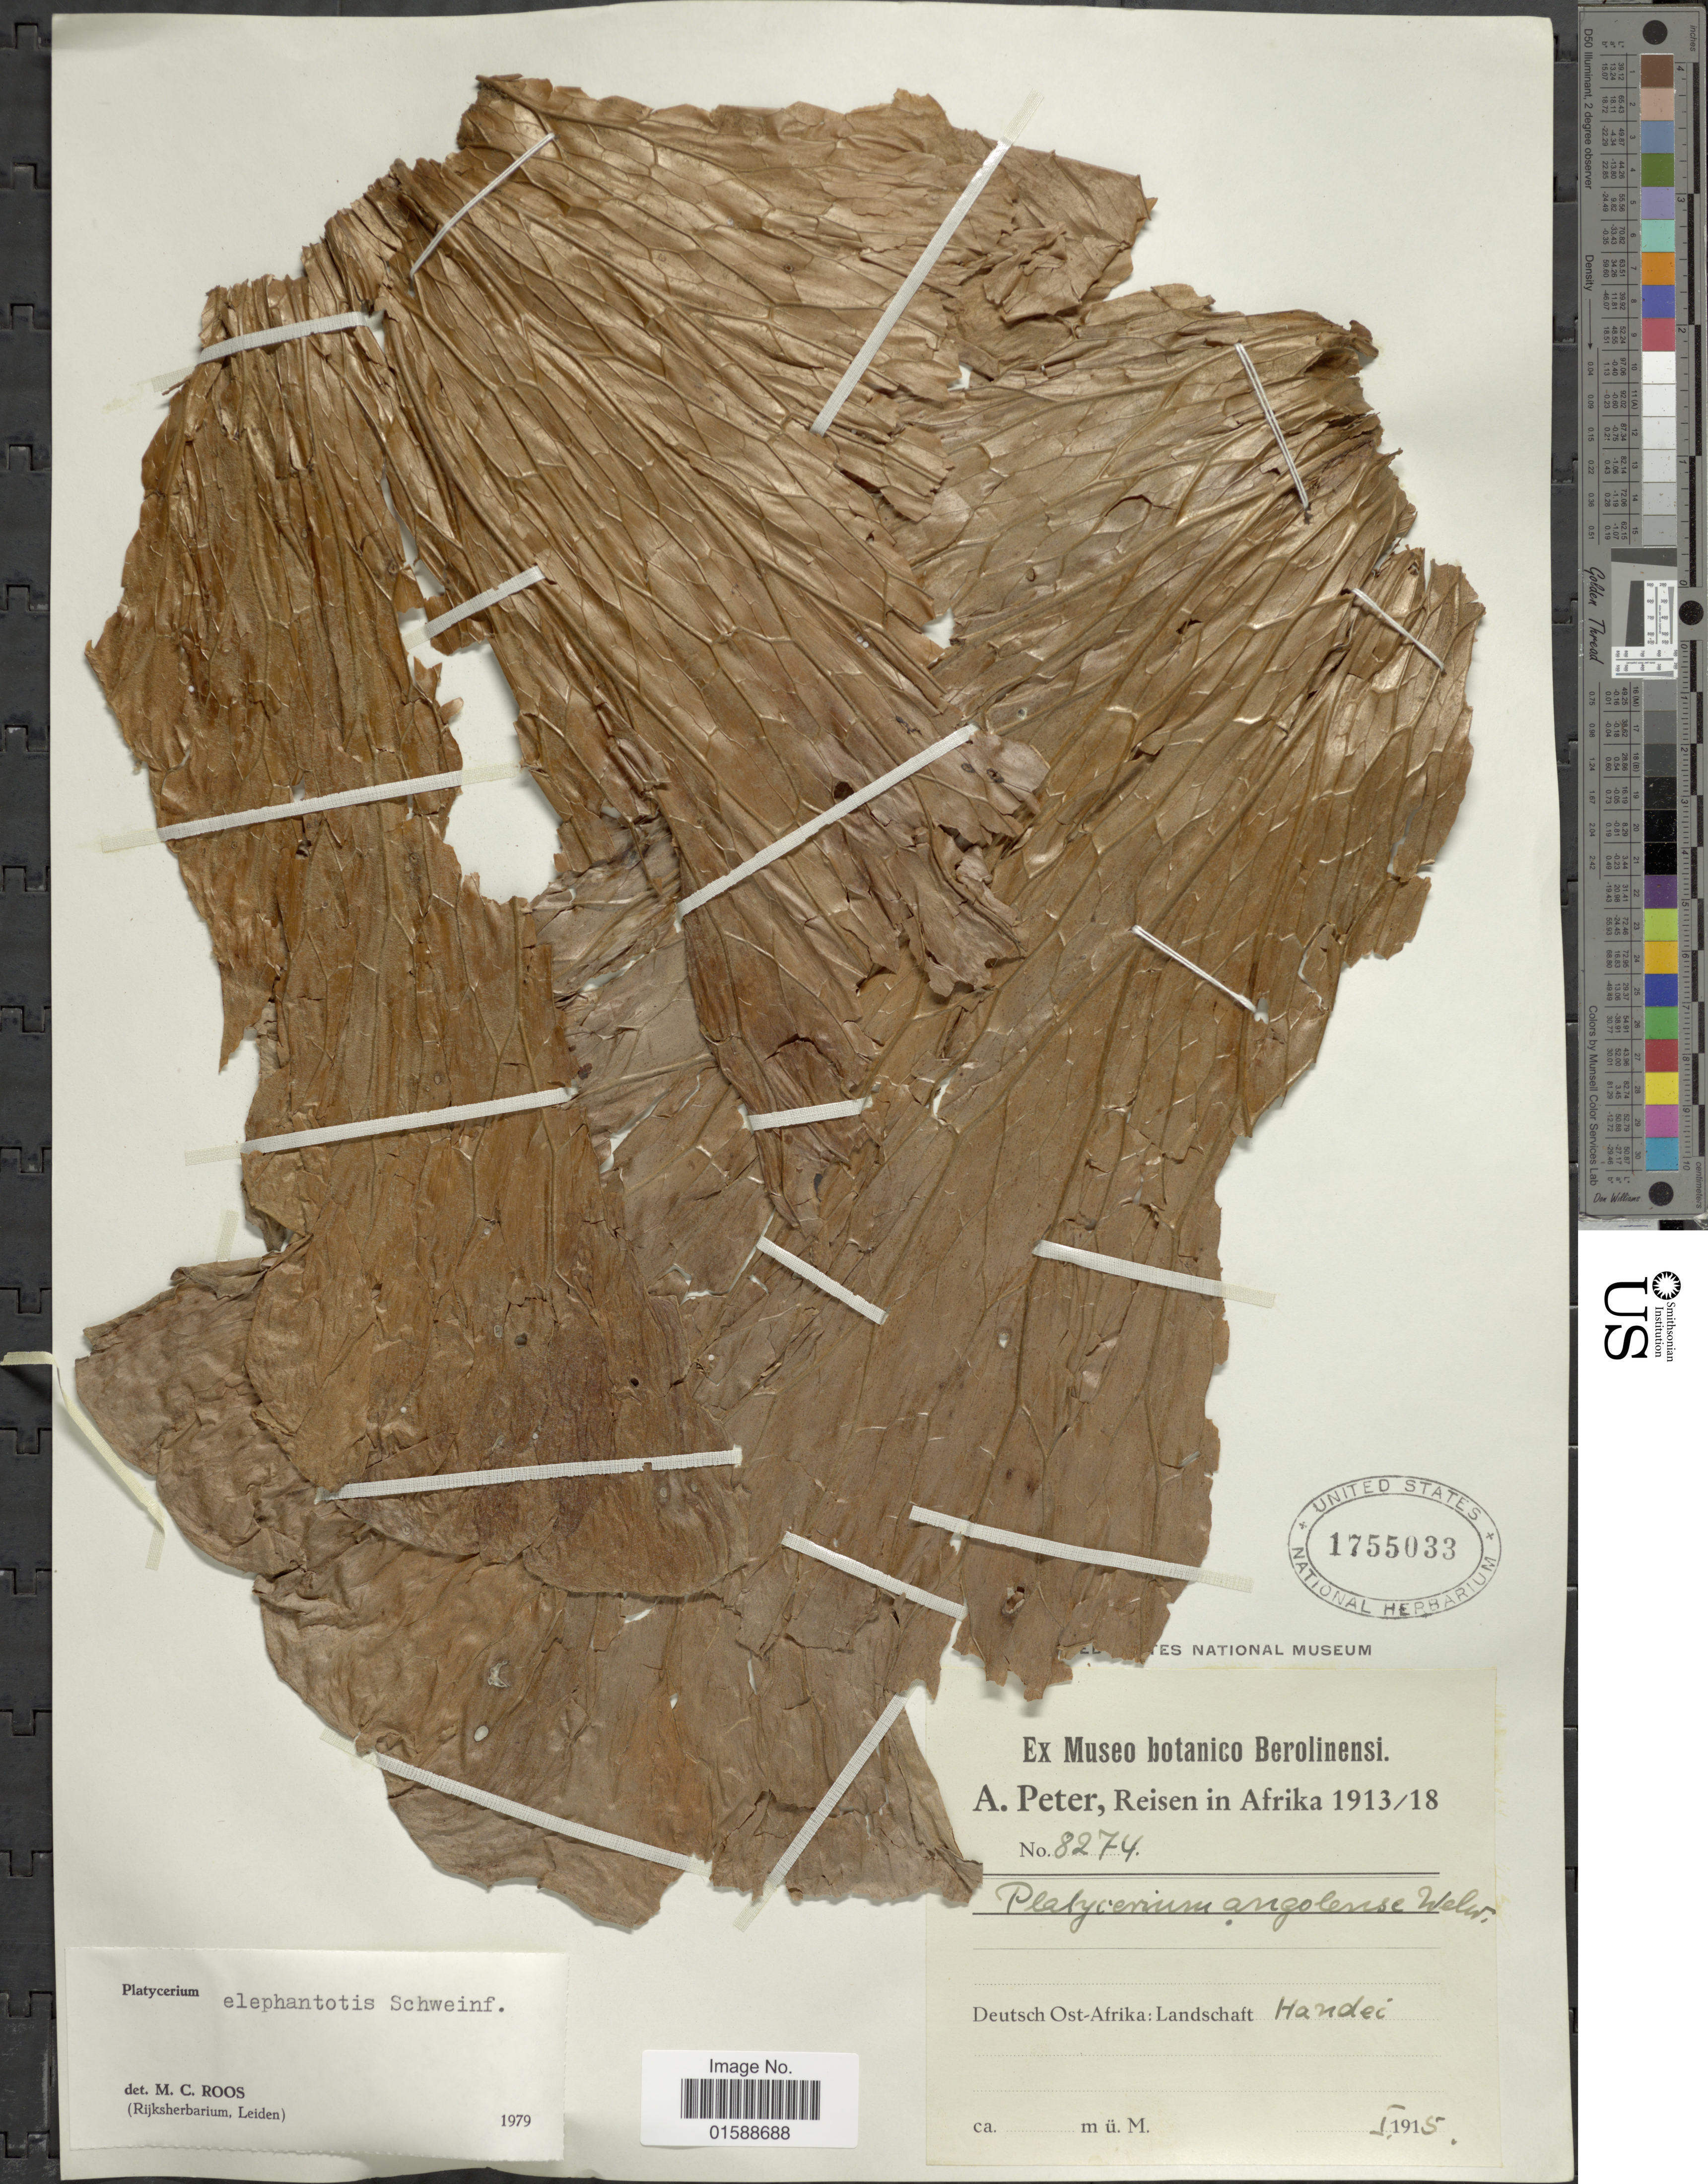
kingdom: Plantae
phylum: Tracheophyta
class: Polypodiopsida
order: Polypodiales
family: Polypodiaceae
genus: Platycerium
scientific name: Platycerium angolense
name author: Welw. ex Baker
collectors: A. Peter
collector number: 8274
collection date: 1915-05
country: Tanzania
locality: Deutsch Ost-Afrika: Landschaft Handei [German East Africa: Handei]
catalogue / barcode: US 1755033